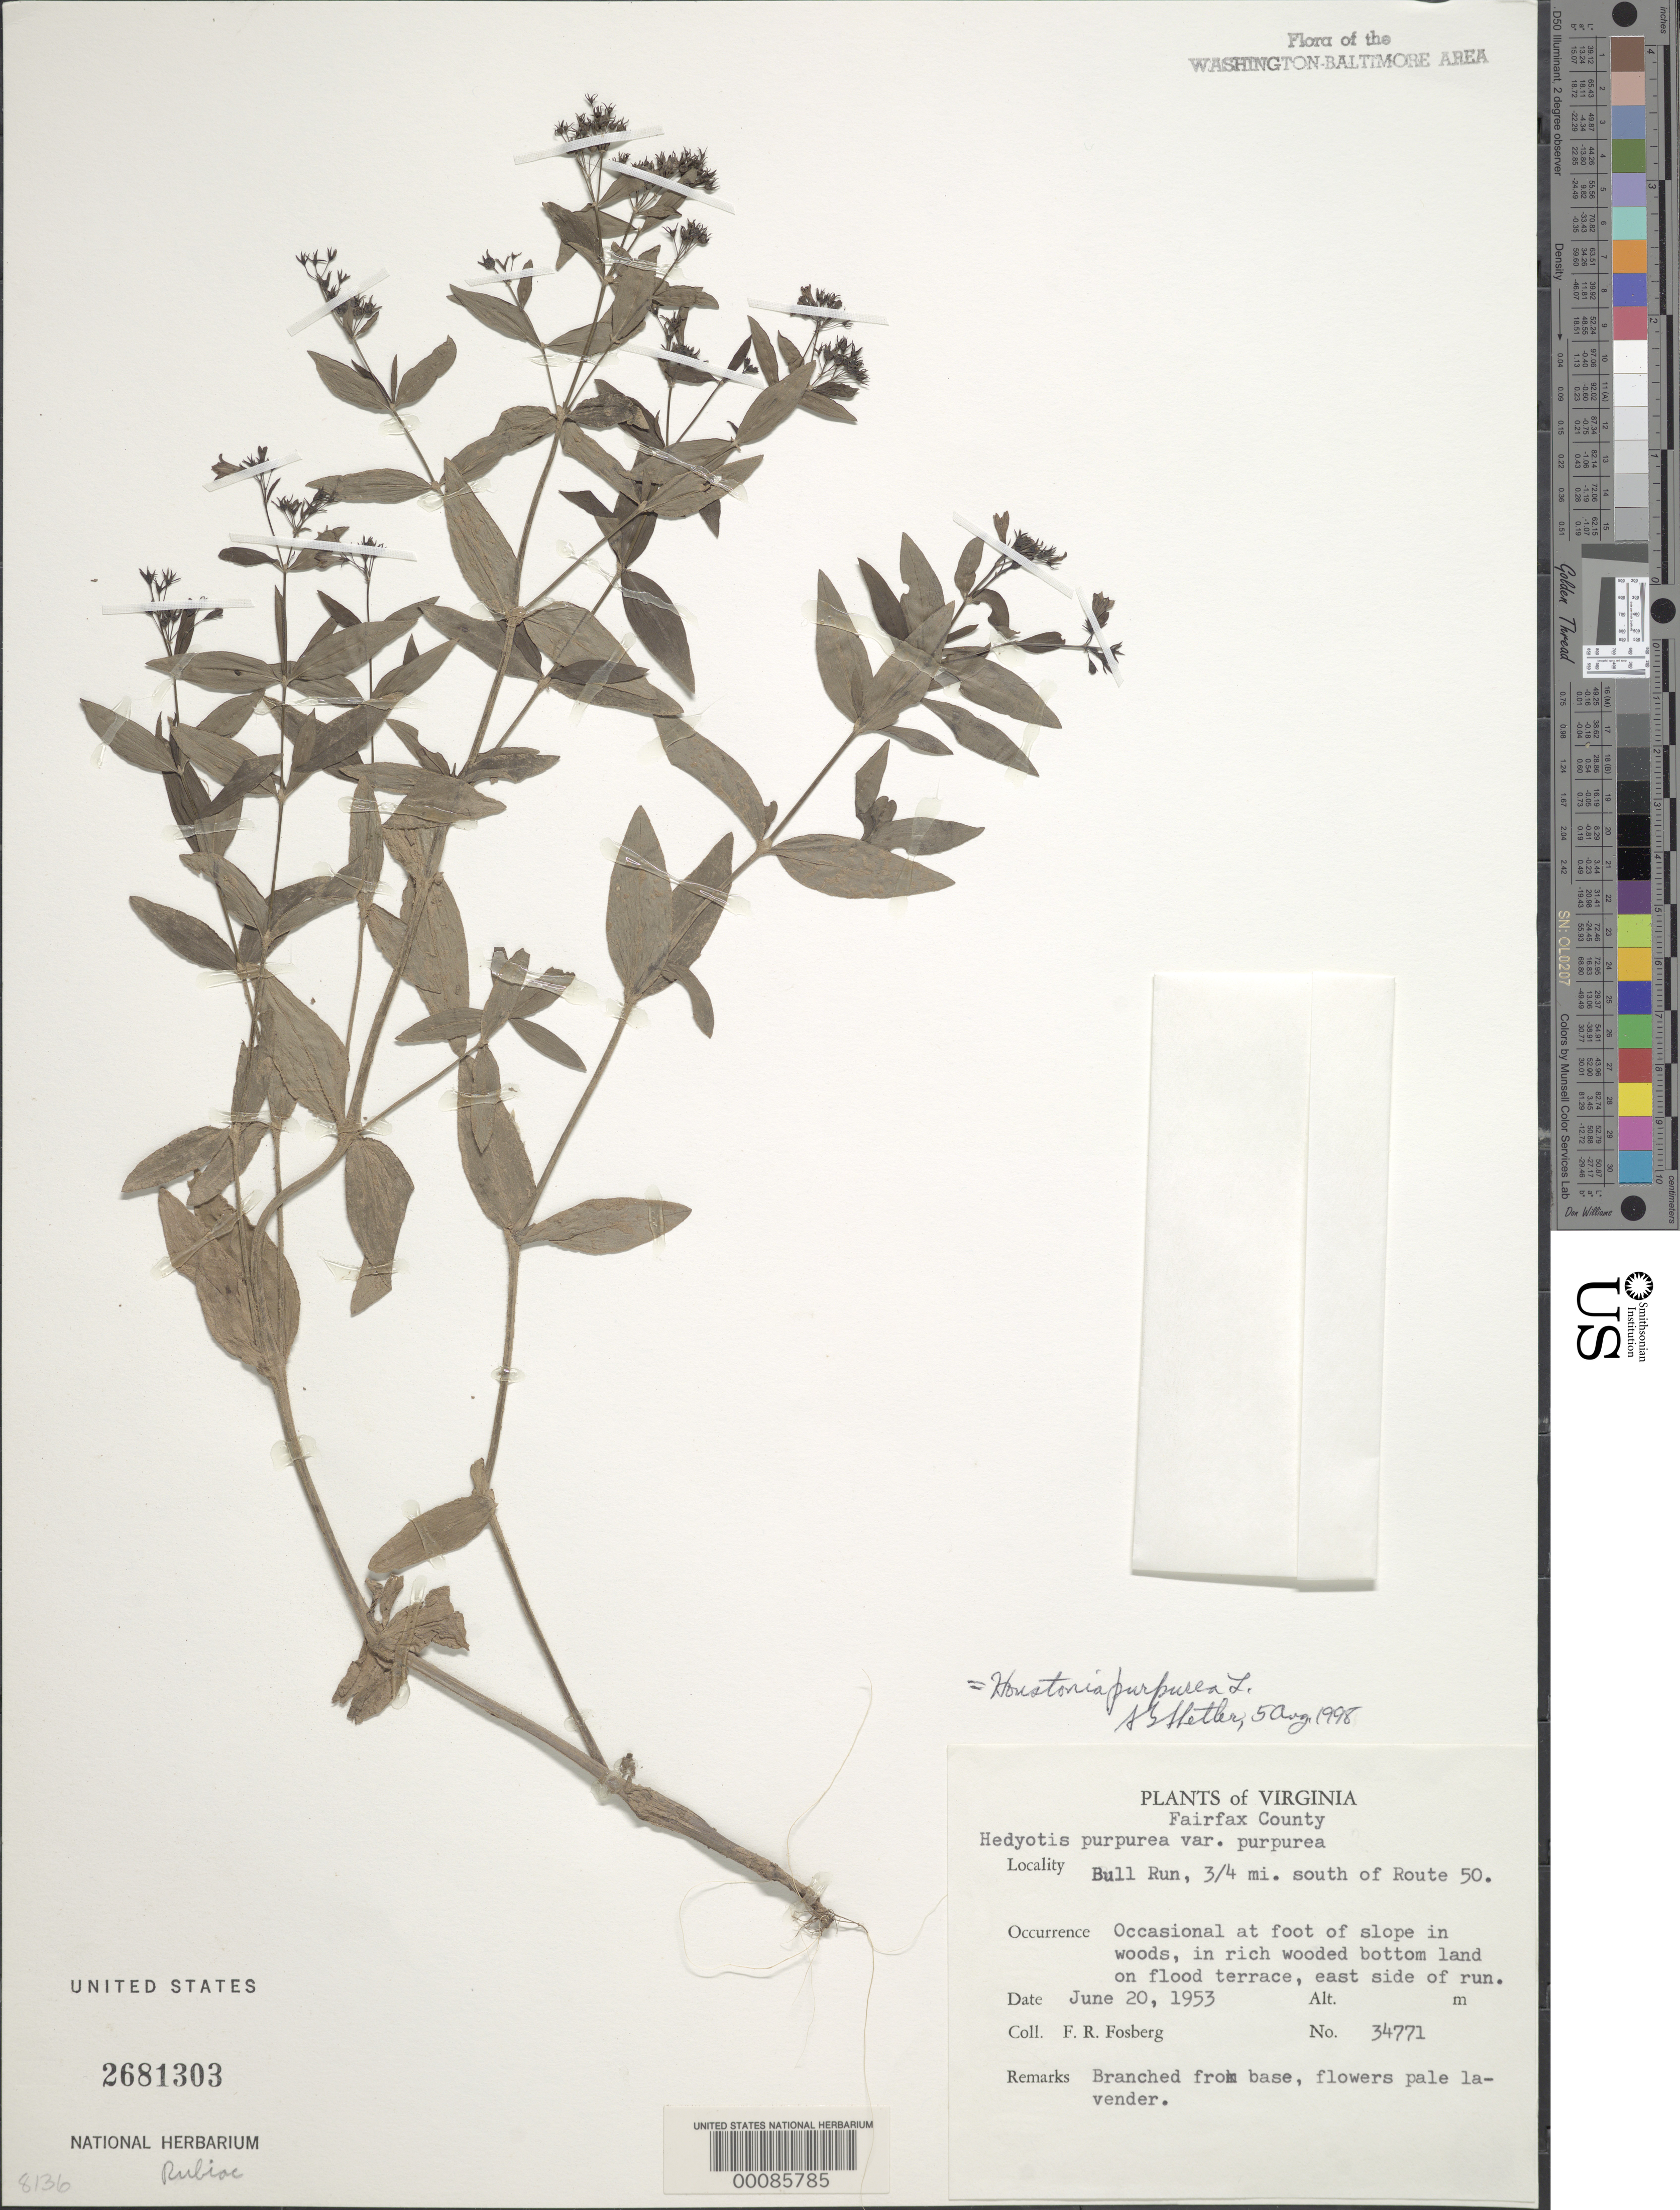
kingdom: Plantae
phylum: Tracheophyta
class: Magnoliopsida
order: Gentianales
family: Rubiaceae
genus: Houstonia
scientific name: Houstonia purpurea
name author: L.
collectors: F. R. Fosberg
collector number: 34771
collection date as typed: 20 Jun 1953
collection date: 1953-06-20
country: United States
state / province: Virginia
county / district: Fairfax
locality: Bull Run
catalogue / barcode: US 2681303